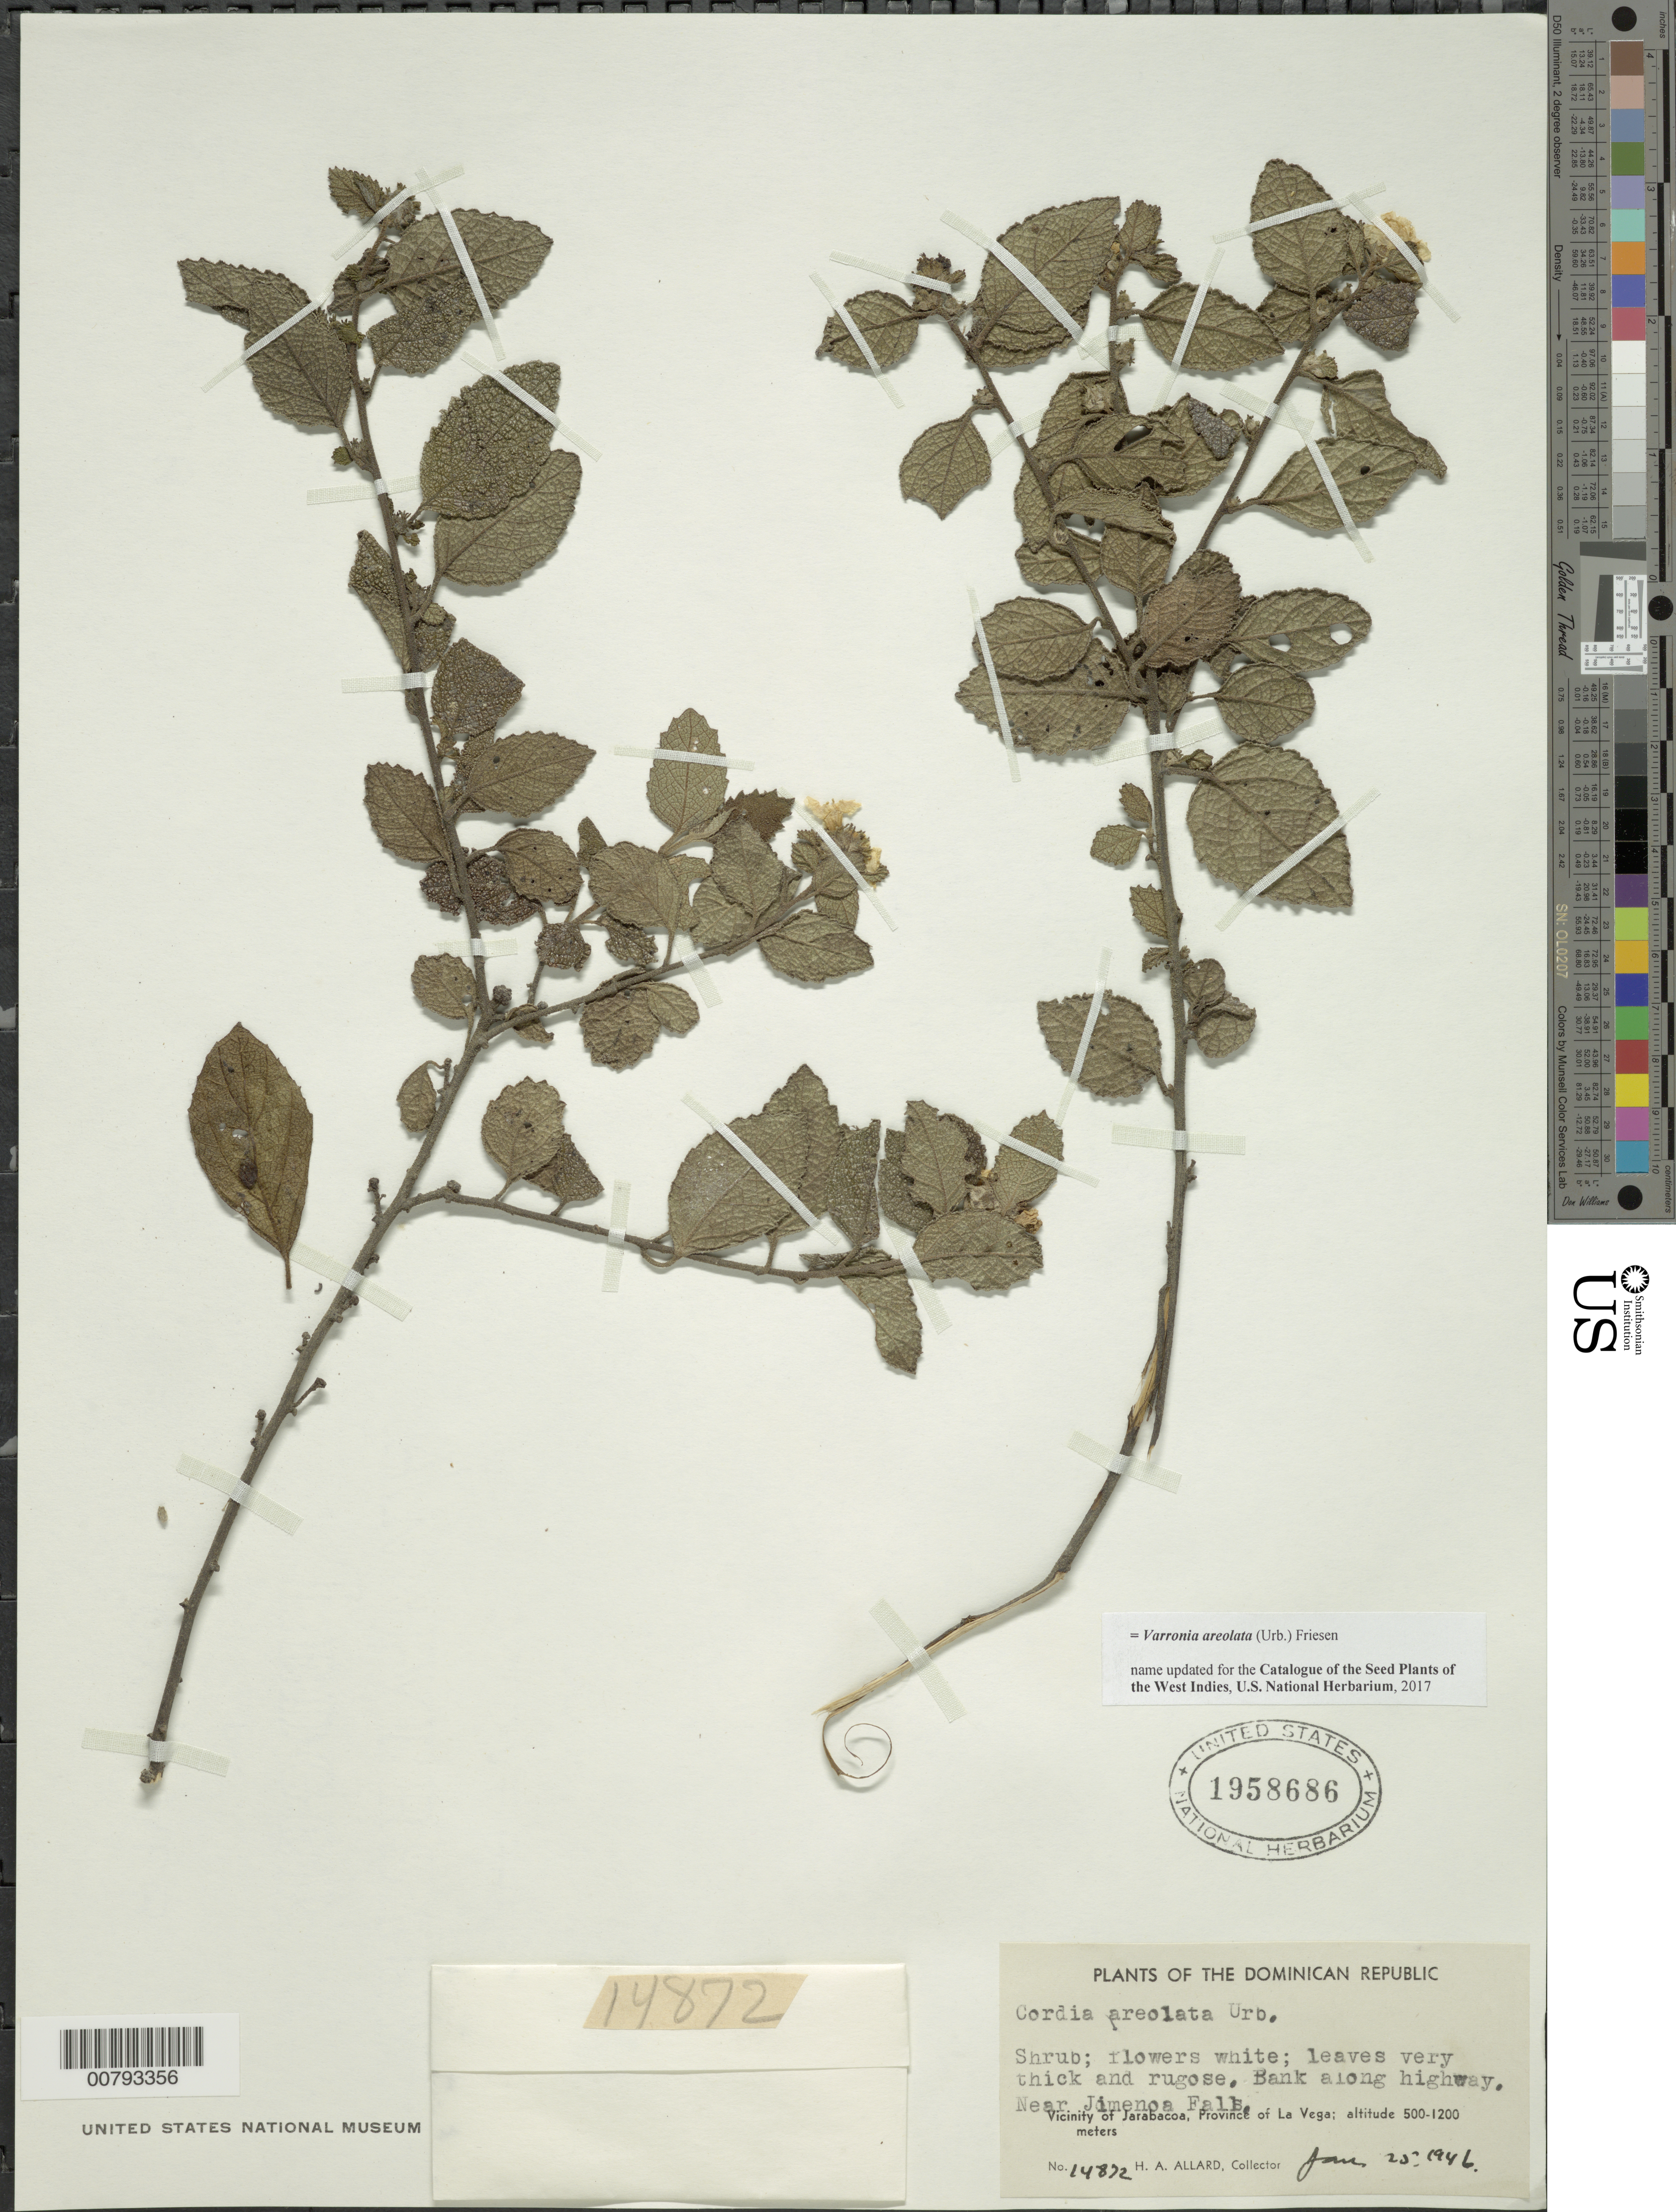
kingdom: Plantae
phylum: Tracheophyta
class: Magnoliopsida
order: Boraginales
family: Cordiaceae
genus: Varronia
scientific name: Varronia areolata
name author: (Urb.) Friesen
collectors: H. A. Allard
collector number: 14872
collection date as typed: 25 Jan 1946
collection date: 1946-01-25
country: Dominican Republic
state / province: La Vega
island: Hispaniola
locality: Vicinity of Jarabacoa, bank along highway near Jimenoa Falls.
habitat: Bank along highway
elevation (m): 500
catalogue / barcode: US 1958686